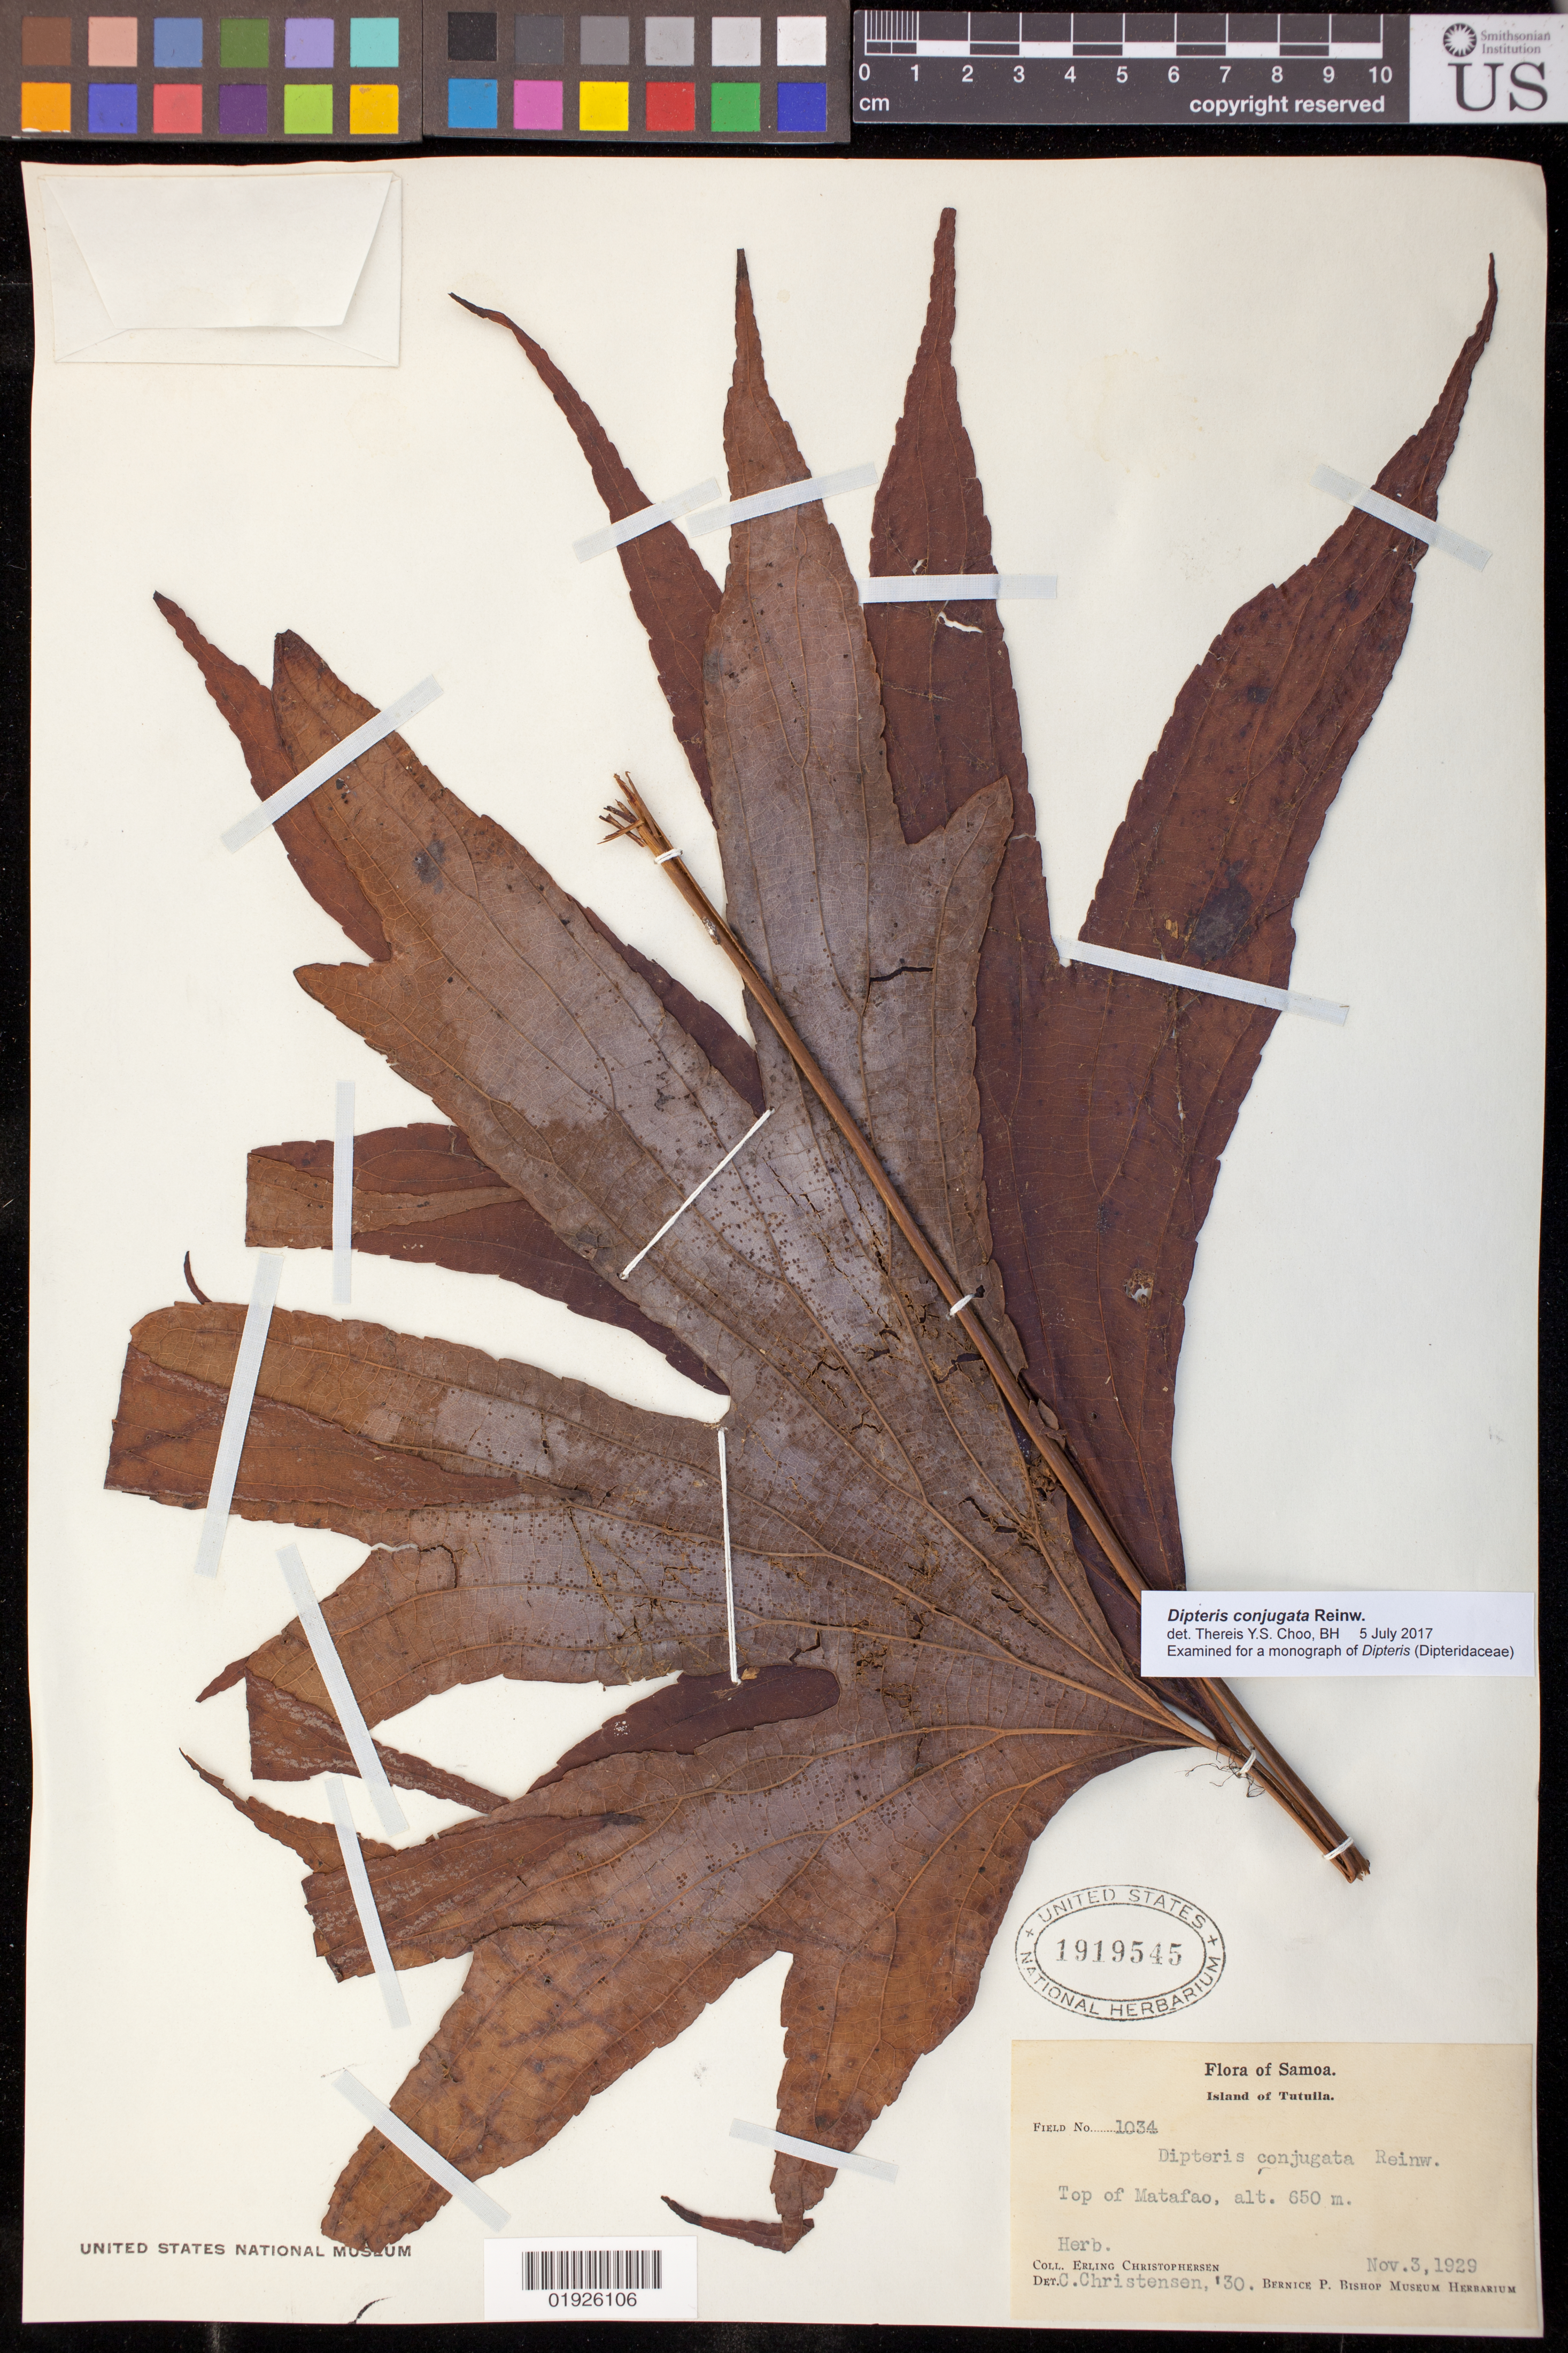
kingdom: Plantae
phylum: Tracheophyta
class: Polypodiopsida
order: Gleicheniales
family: Dipteridaceae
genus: Dipteris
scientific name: Dipteris conjugata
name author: Reinw.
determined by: Choo, Thereis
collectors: E. Christophersen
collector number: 1034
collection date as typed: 03 Nov 1929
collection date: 1929-11-03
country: American Samoa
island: Tutua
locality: Top of Matafao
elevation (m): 650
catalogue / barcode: US 1919545